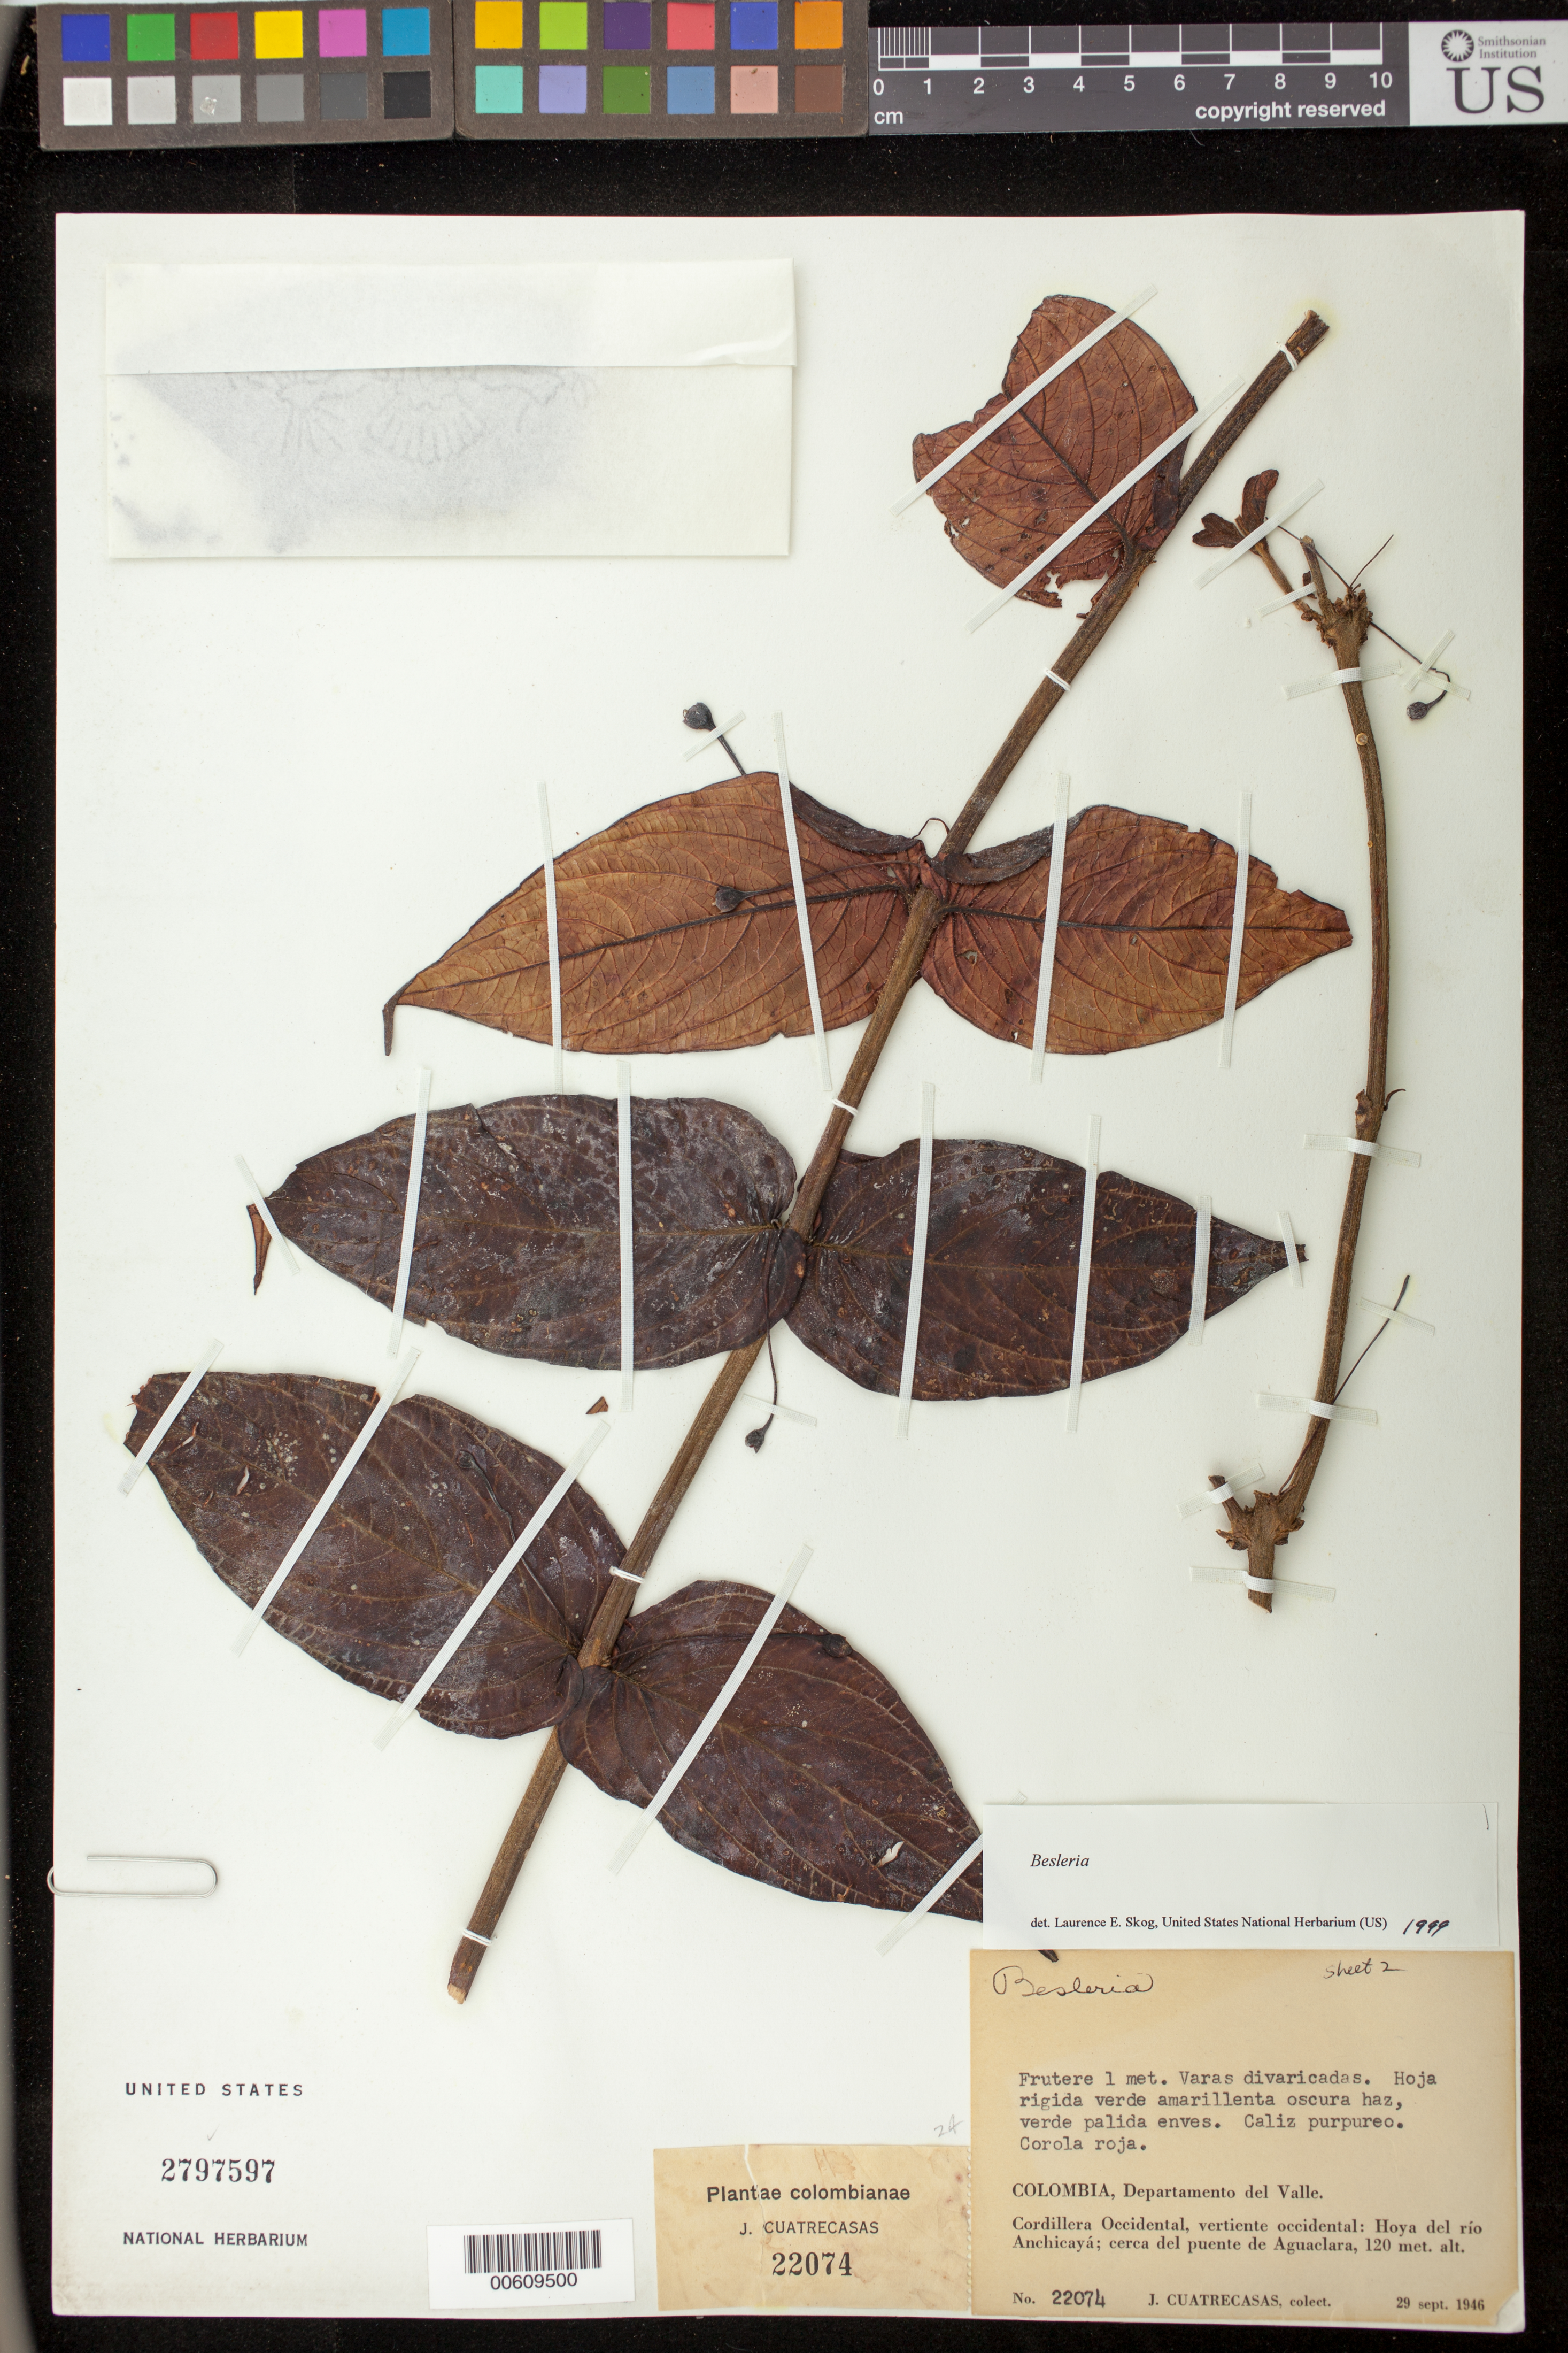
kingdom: Plantae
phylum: Tracheophyta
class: Magnoliopsida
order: Lamiales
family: Gesneriaceae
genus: Besleria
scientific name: Besleria sp.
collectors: J. Cuatrecasas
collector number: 22074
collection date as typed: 29 Sep 1946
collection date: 1946-09-29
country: Colombia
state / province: Valle del Cauca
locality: Cordillera Occidental, vertiente occidental: Hoya del río Anchicayá; cerca del puente de Aguaclara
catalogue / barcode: US 2797597